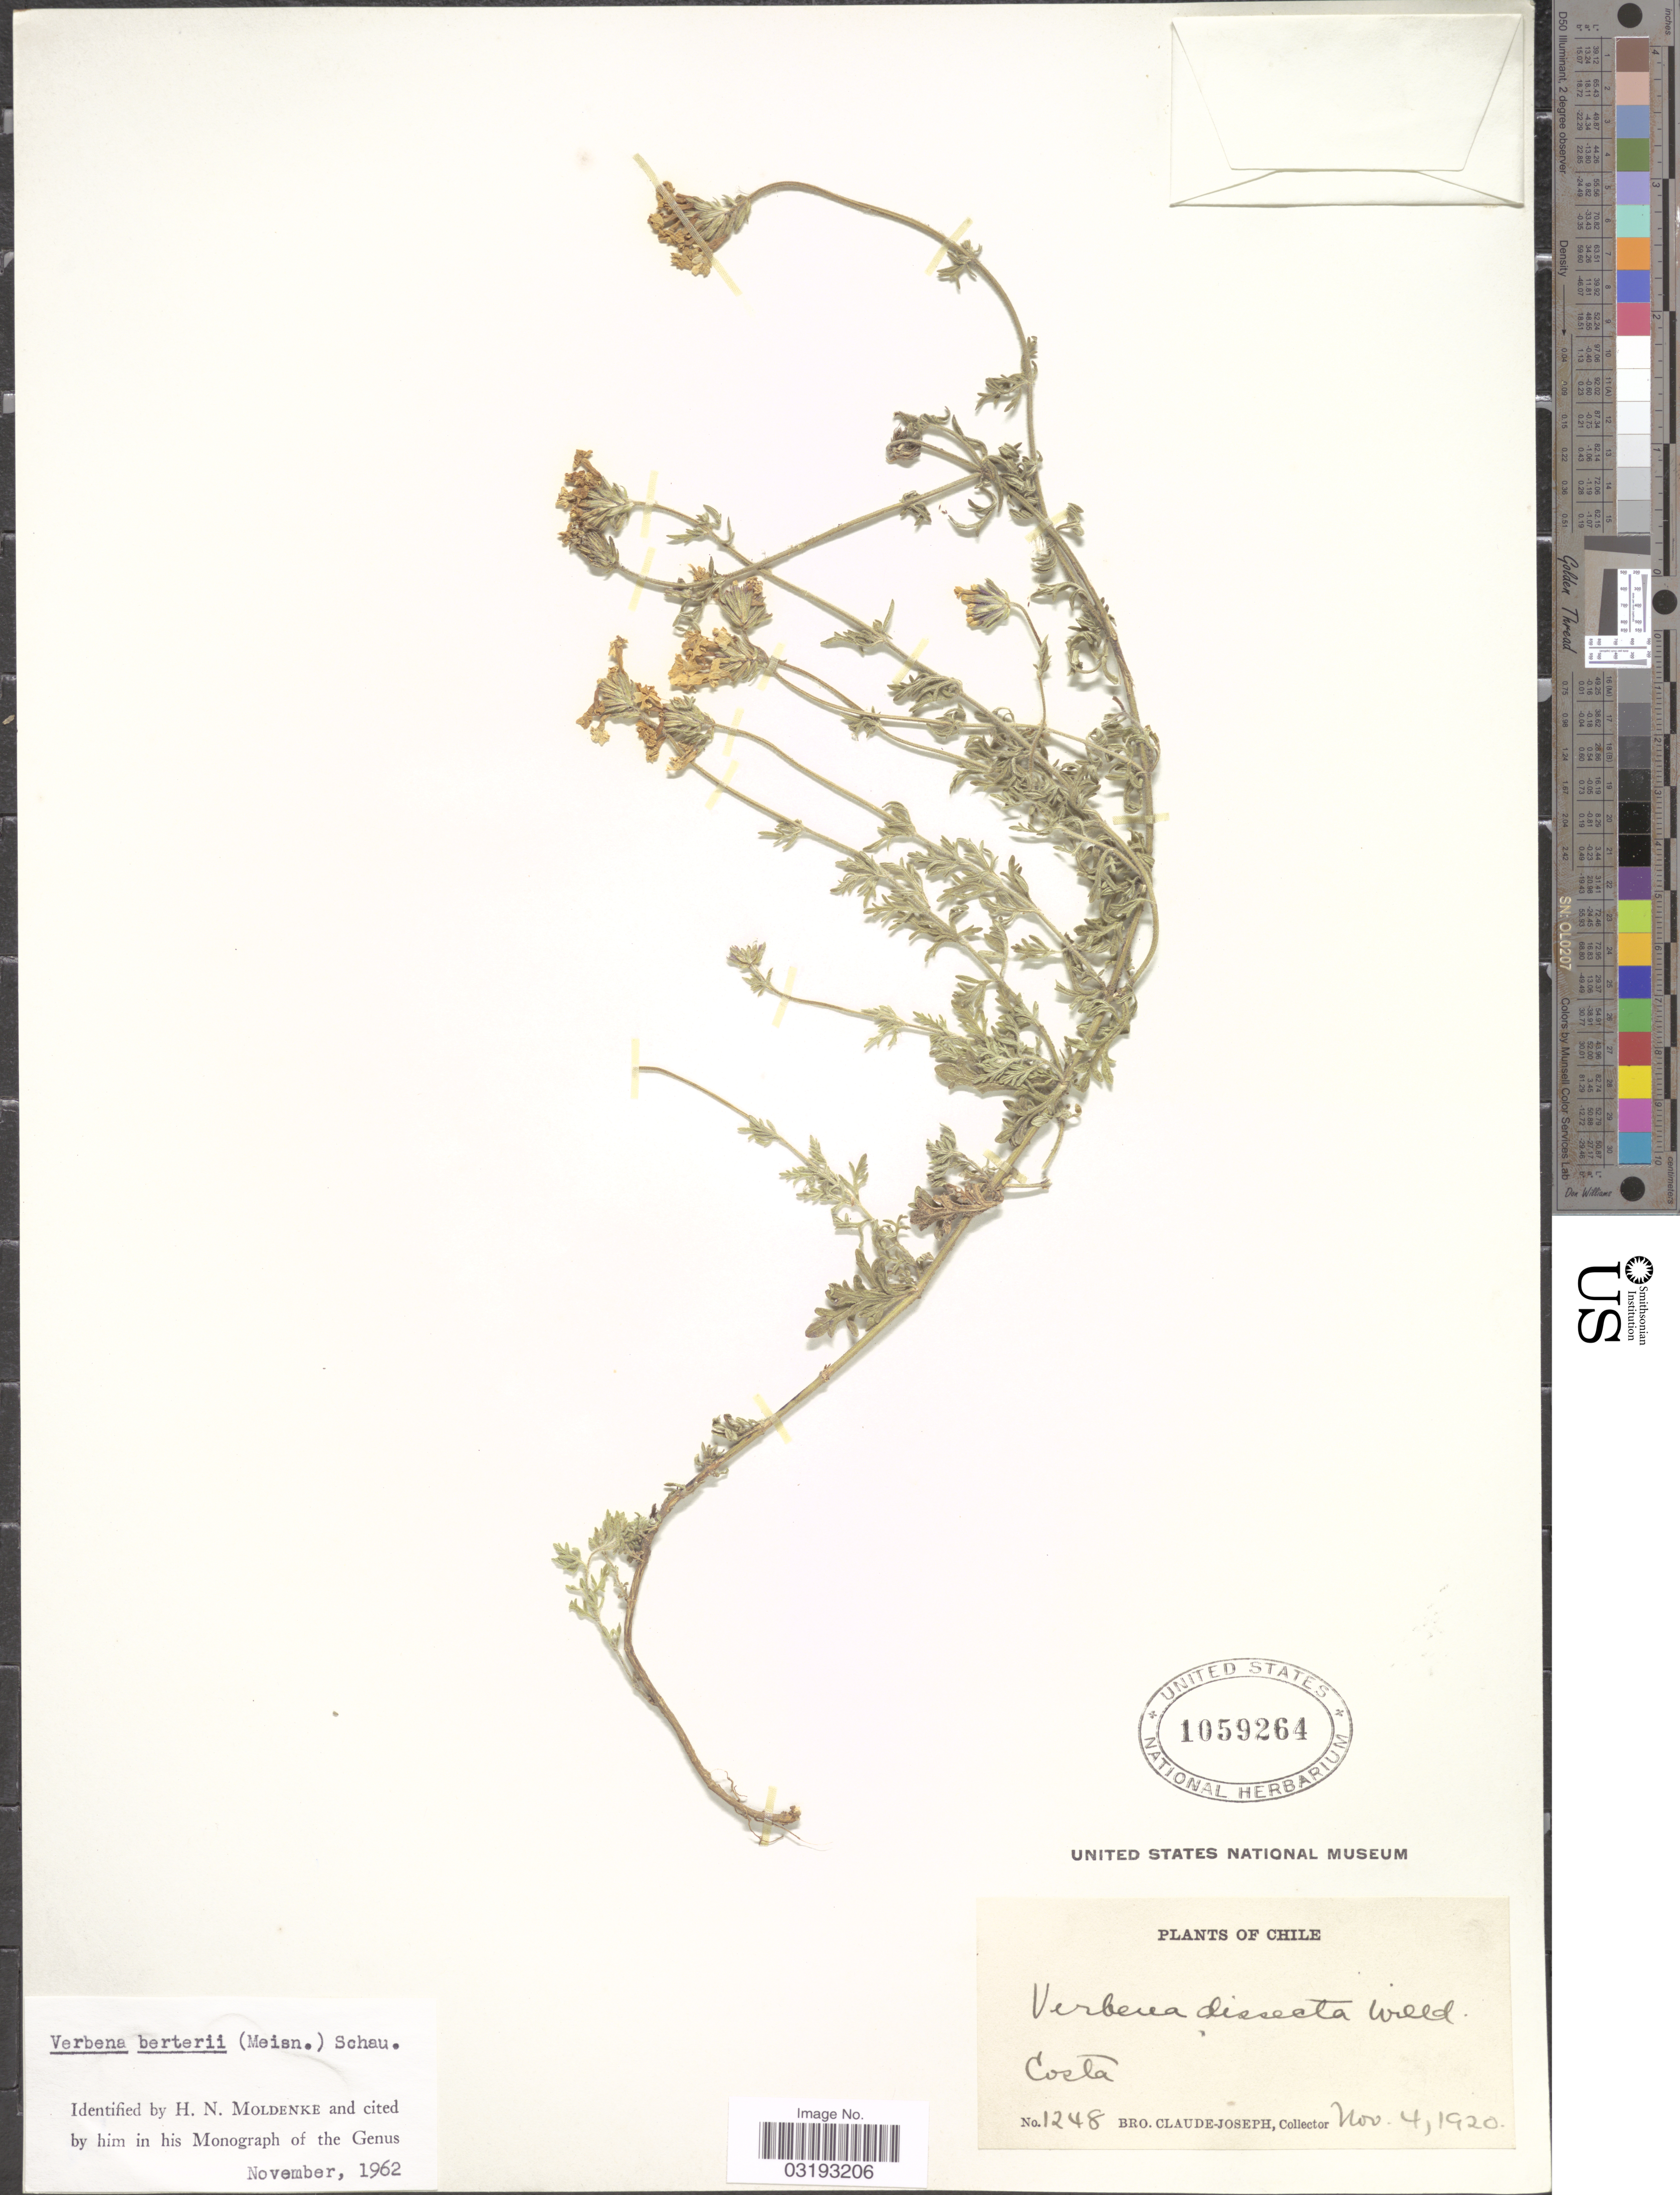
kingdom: Plantae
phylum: Tracheophyta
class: Magnoliopsida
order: Lamiales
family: Verbenaceae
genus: Verbena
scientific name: Verbena berteroi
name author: (Meisn.) Schauer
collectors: Bro. Claude-Joseph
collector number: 1248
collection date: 1920-11-04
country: Chile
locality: Costa.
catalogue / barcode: US 1059264